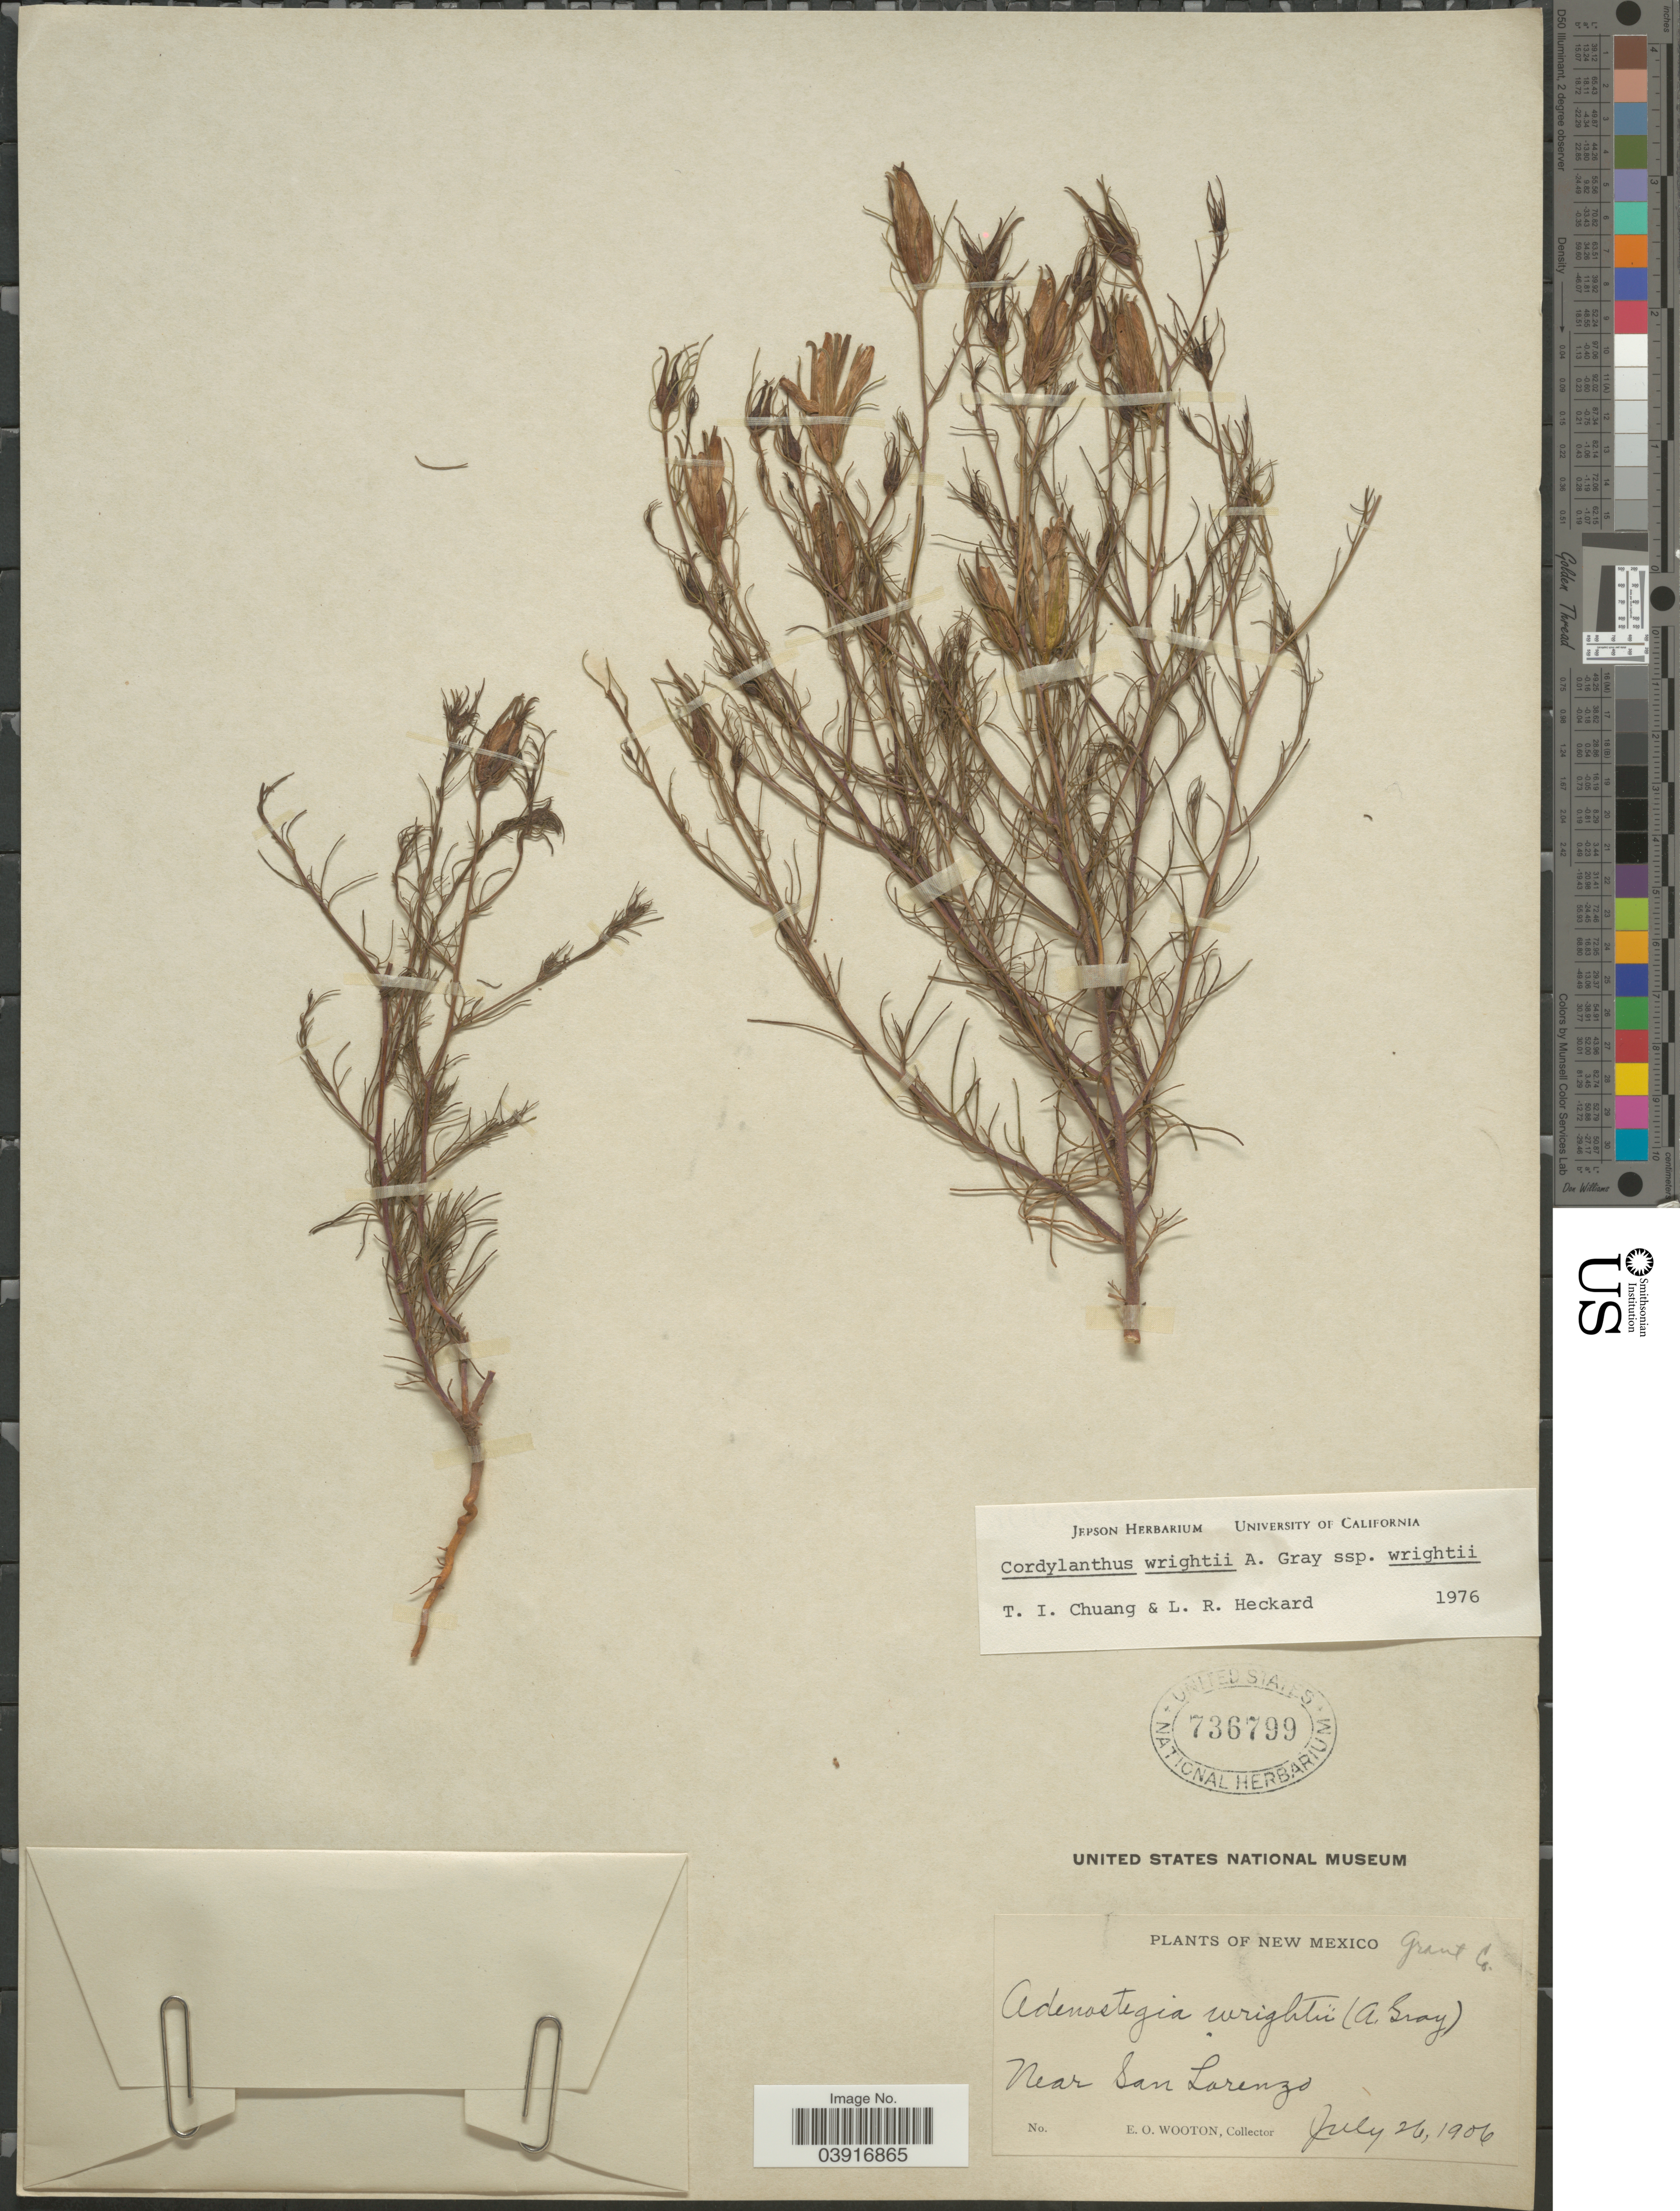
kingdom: Plantae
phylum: Tracheophyta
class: Magnoliopsida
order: Lamiales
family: Orobanchaceae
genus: Cordylanthus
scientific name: Cordylanthus wrightii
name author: A. Gray in Emory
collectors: E. O. Wooton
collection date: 1906-07-26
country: United States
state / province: New Mexico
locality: Near San Lorenzo.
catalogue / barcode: US 736799